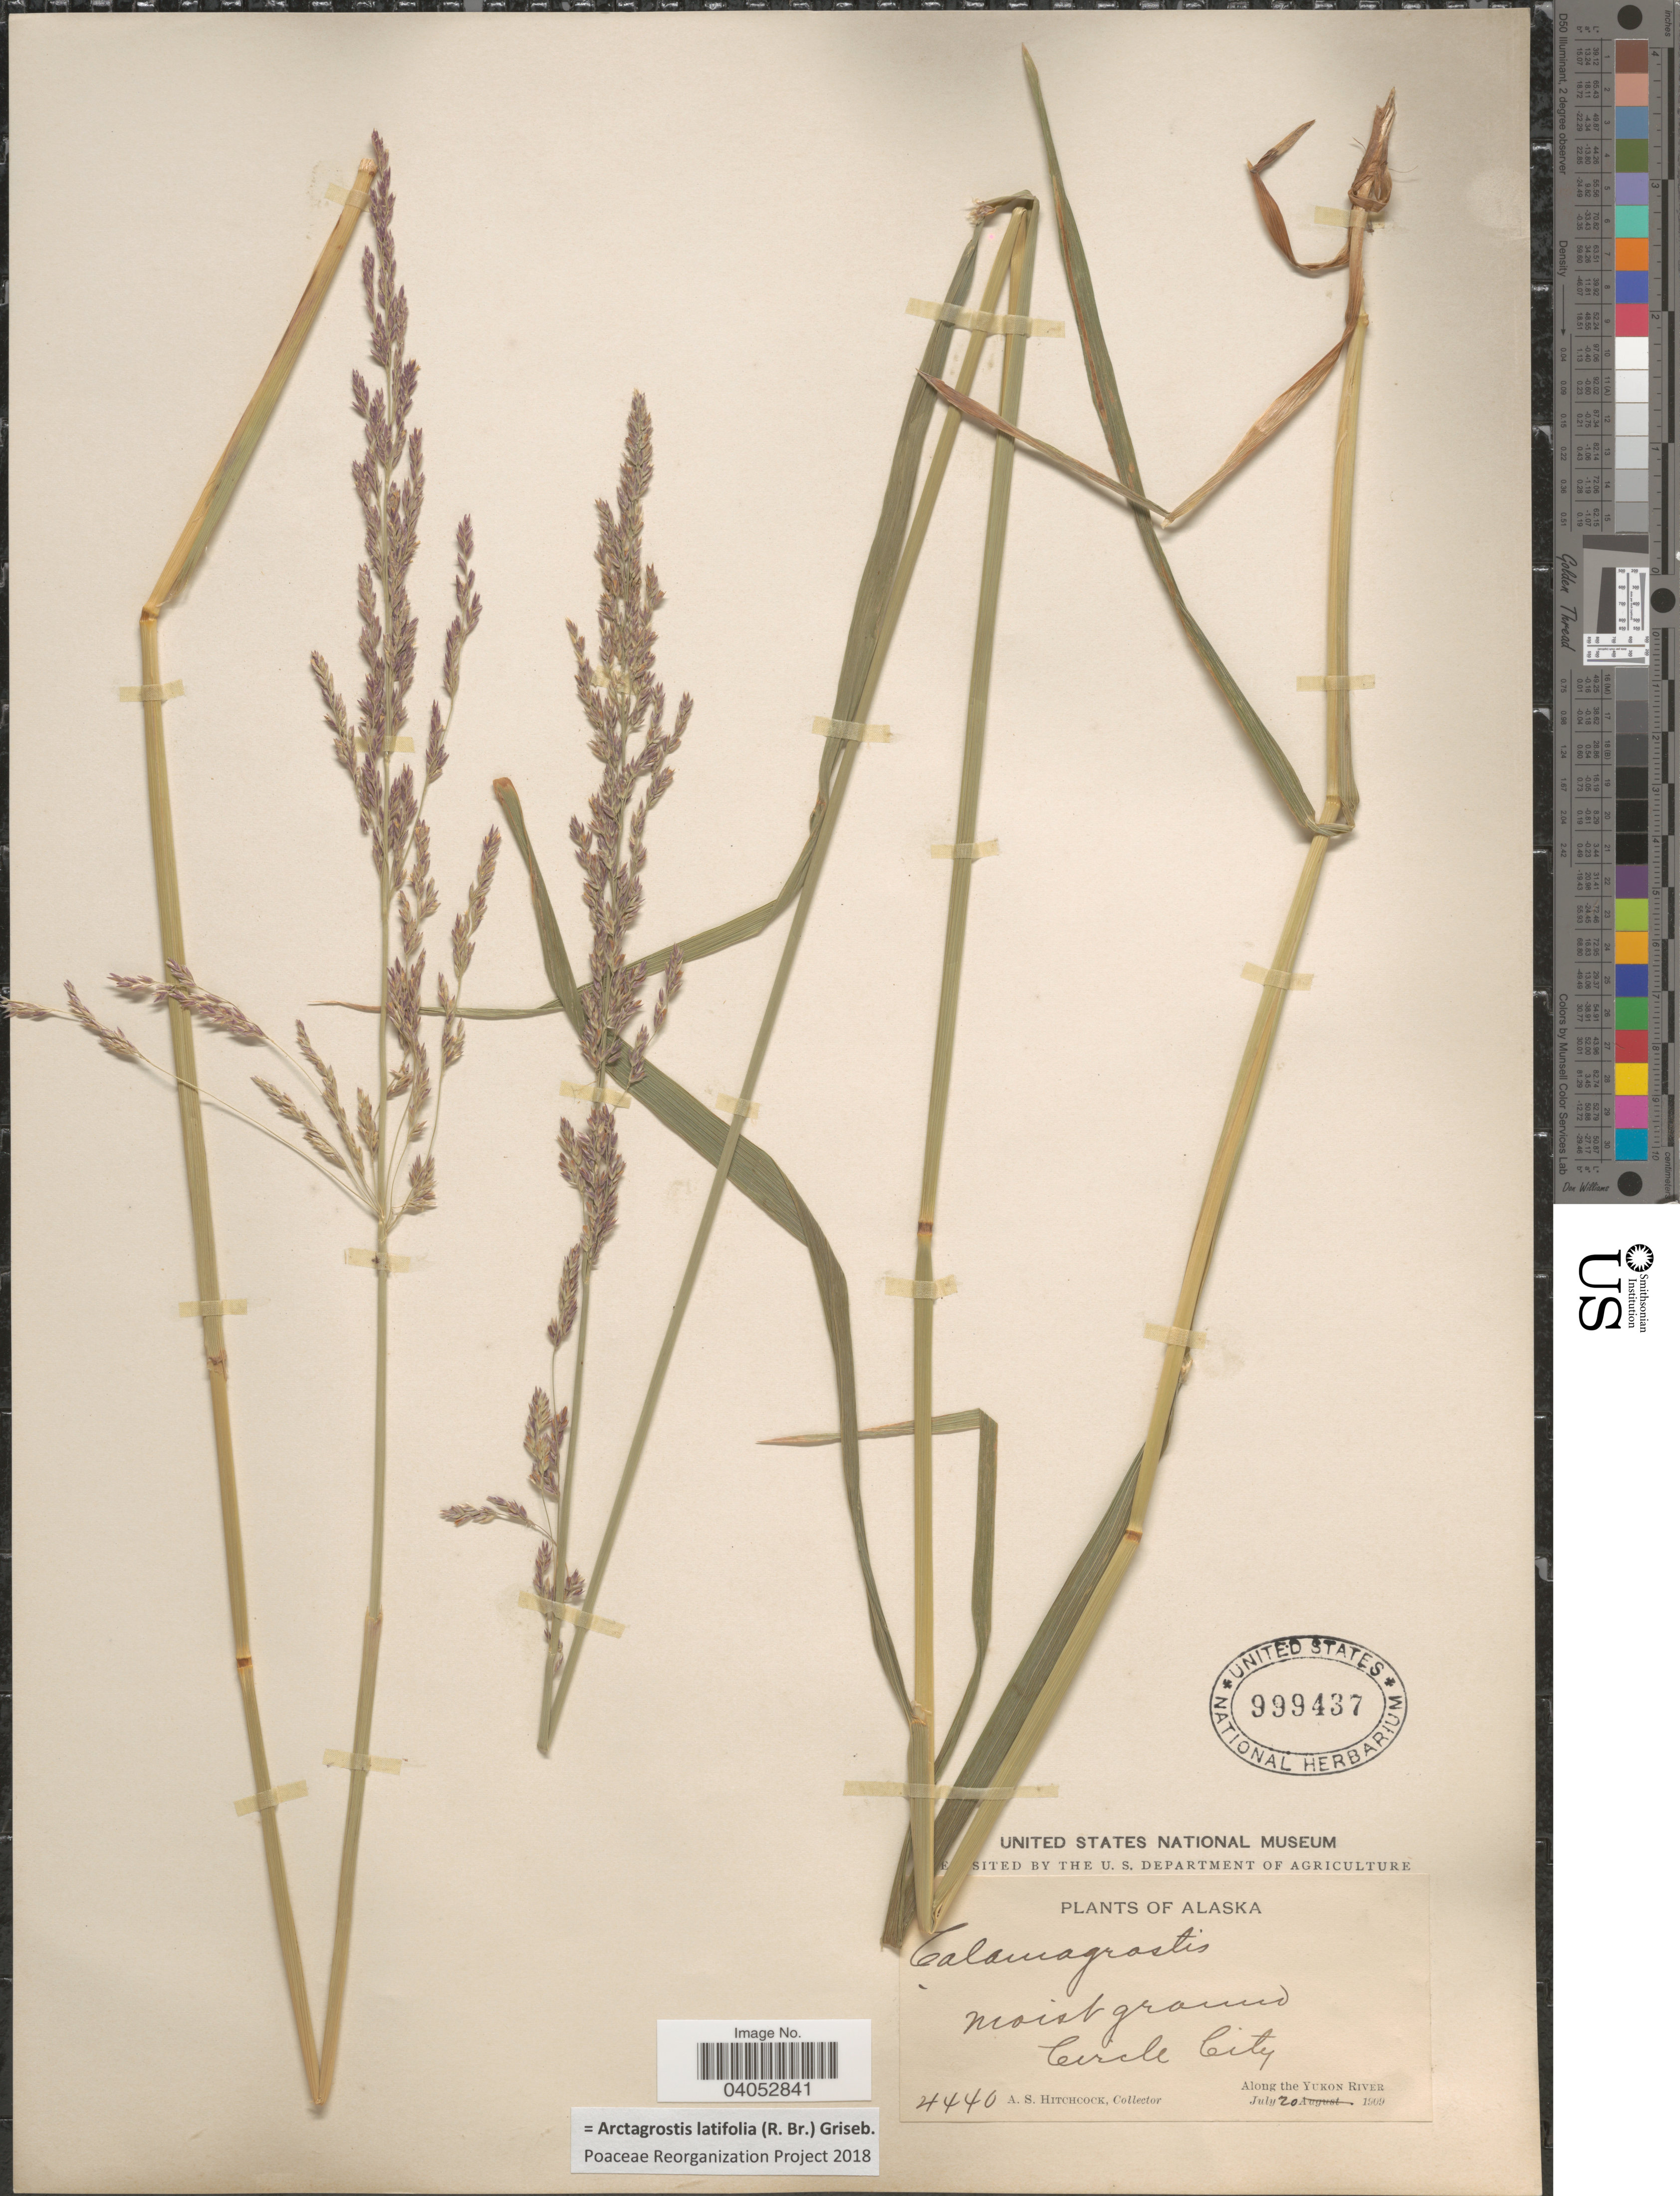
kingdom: Plantae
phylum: Tracheophyta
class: Liliopsida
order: Poales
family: Poaceae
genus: Arctagrostis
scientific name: Arctagrostis latifolia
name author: (R. Br.) Griseb.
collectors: A. S. Hitchcock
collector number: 4440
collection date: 1909-07-20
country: United States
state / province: Alaska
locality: Circle City. Along the Yukon River.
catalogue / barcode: US 999437